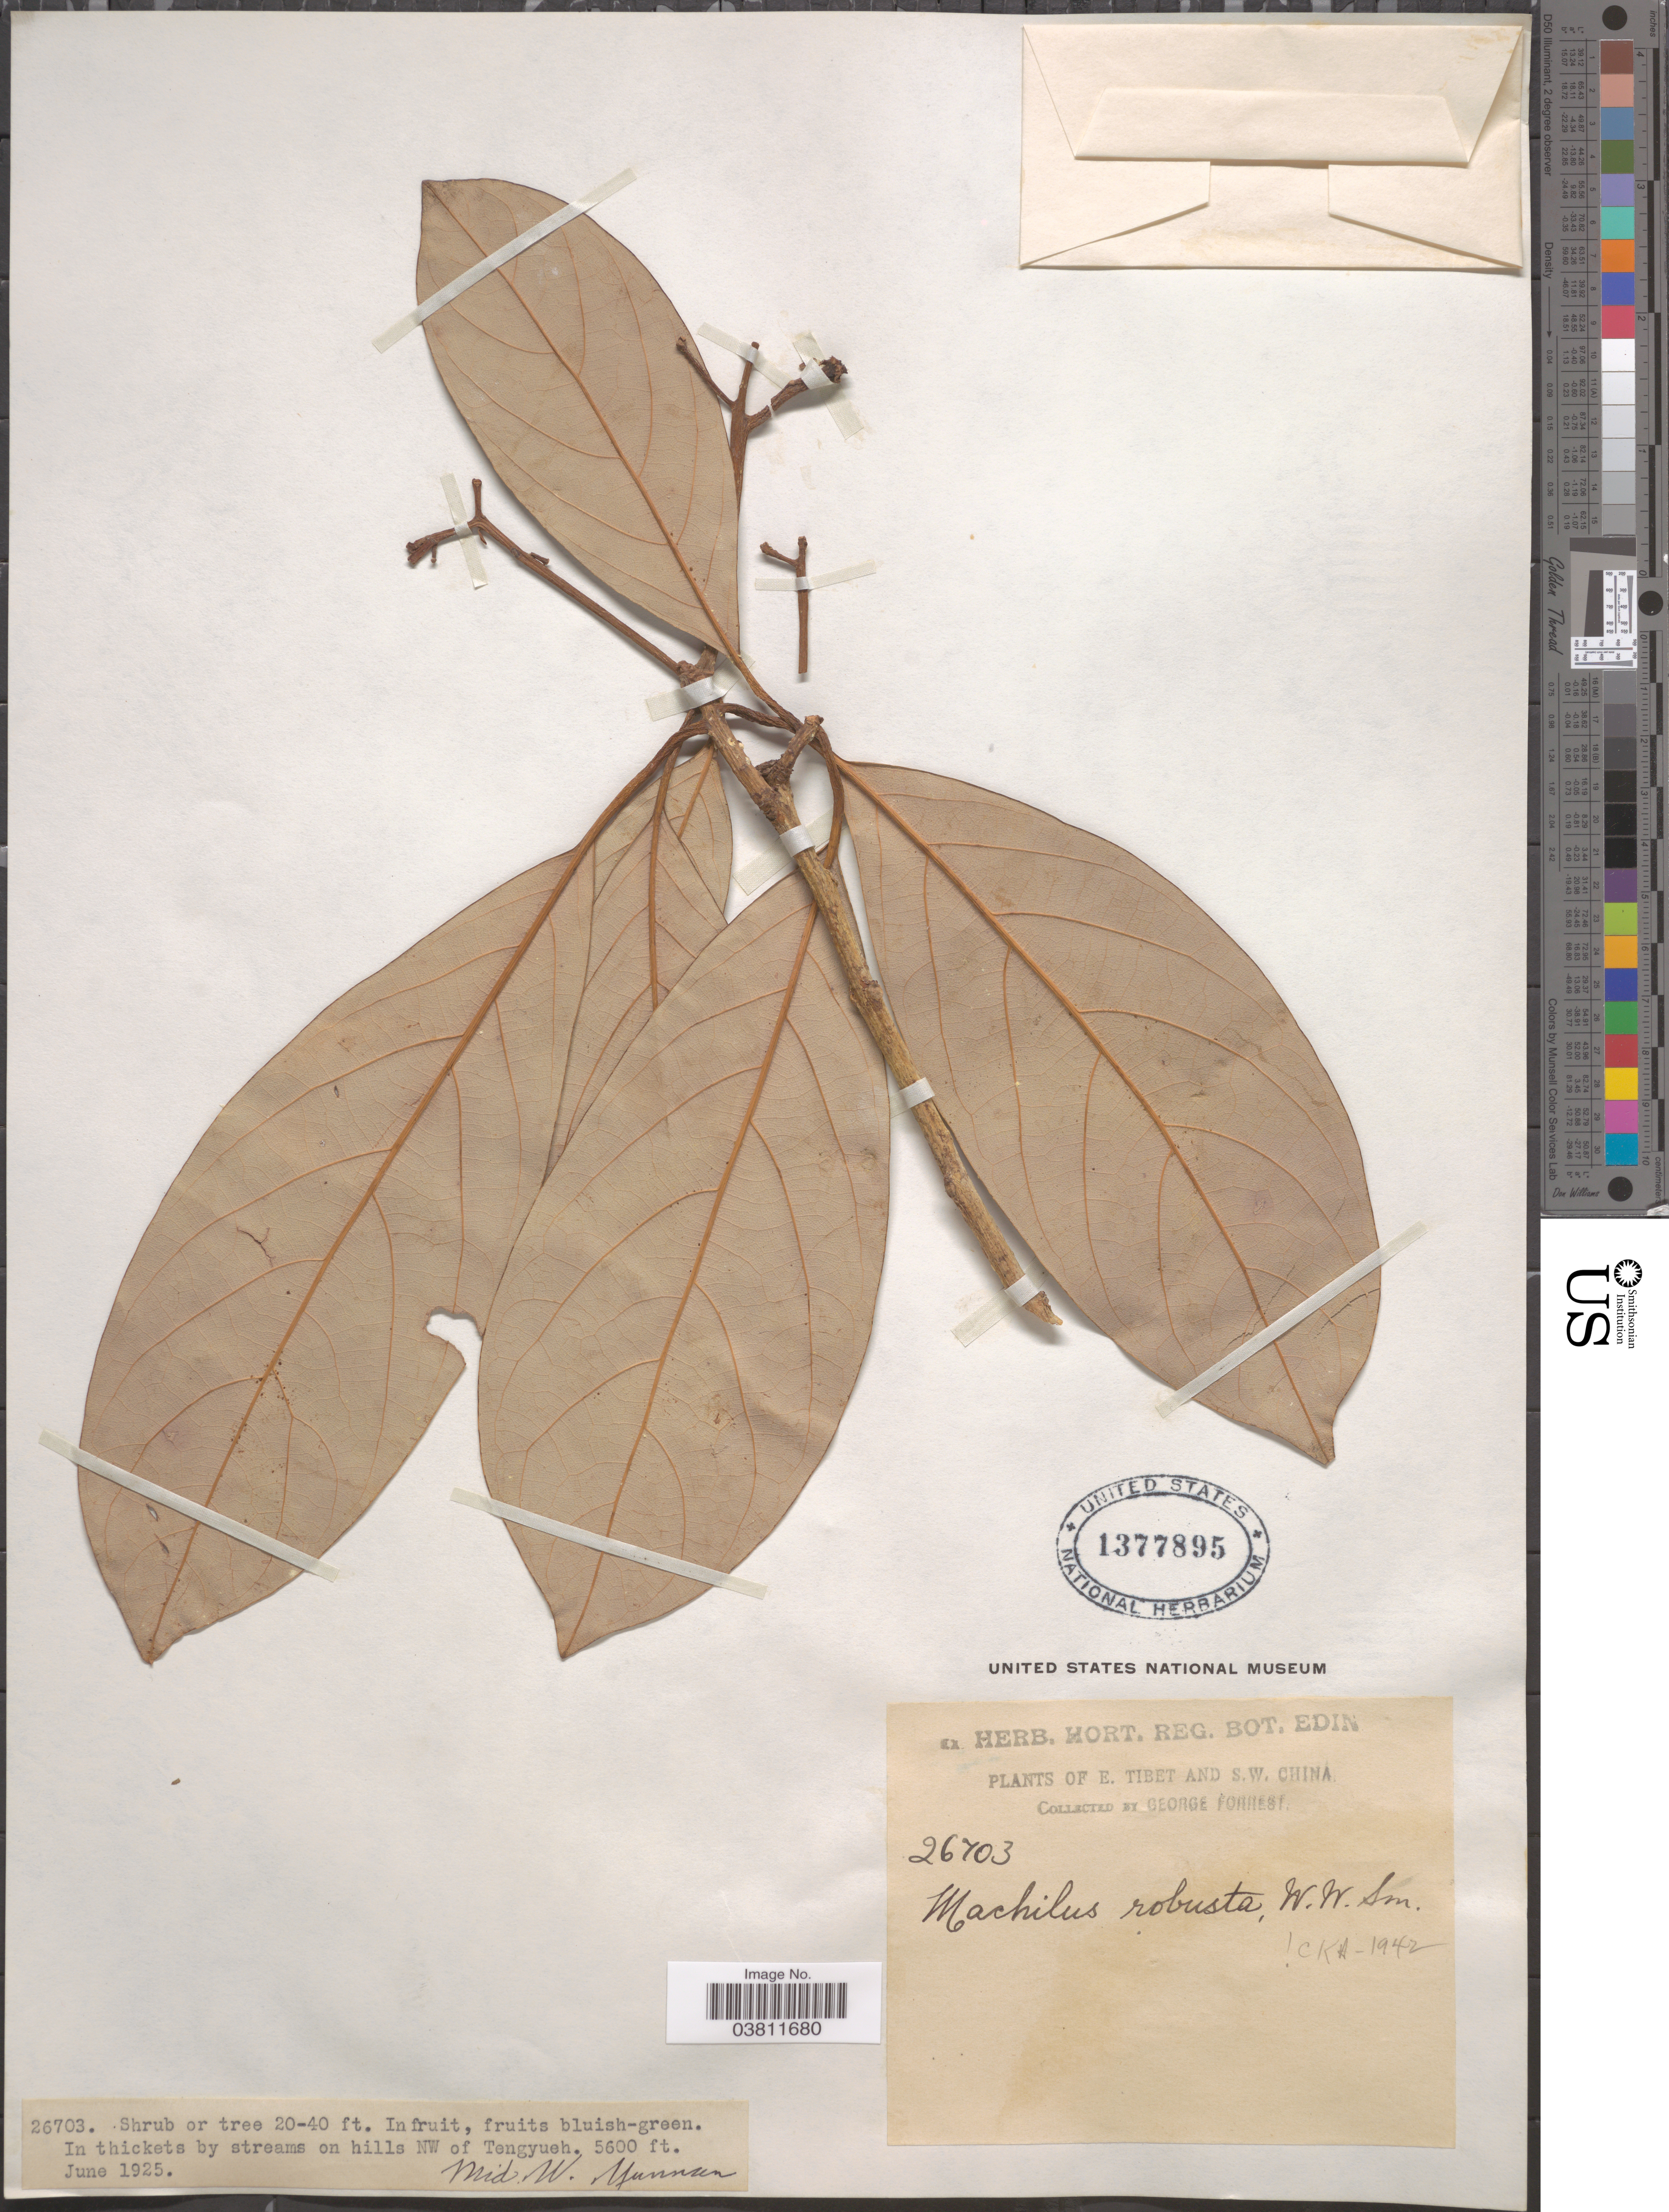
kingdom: Plantae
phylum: Tracheophyta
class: Magnoliopsida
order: Laurales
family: Lauraceae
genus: Machilus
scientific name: Machilus robusta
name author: W.W. Sm.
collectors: G. Forrest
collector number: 26703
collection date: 1925-06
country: China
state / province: Yunnan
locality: S.W. China. On hills NW of Tengyueh. Mid W. Yunnan.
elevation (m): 1707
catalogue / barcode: US 1377895